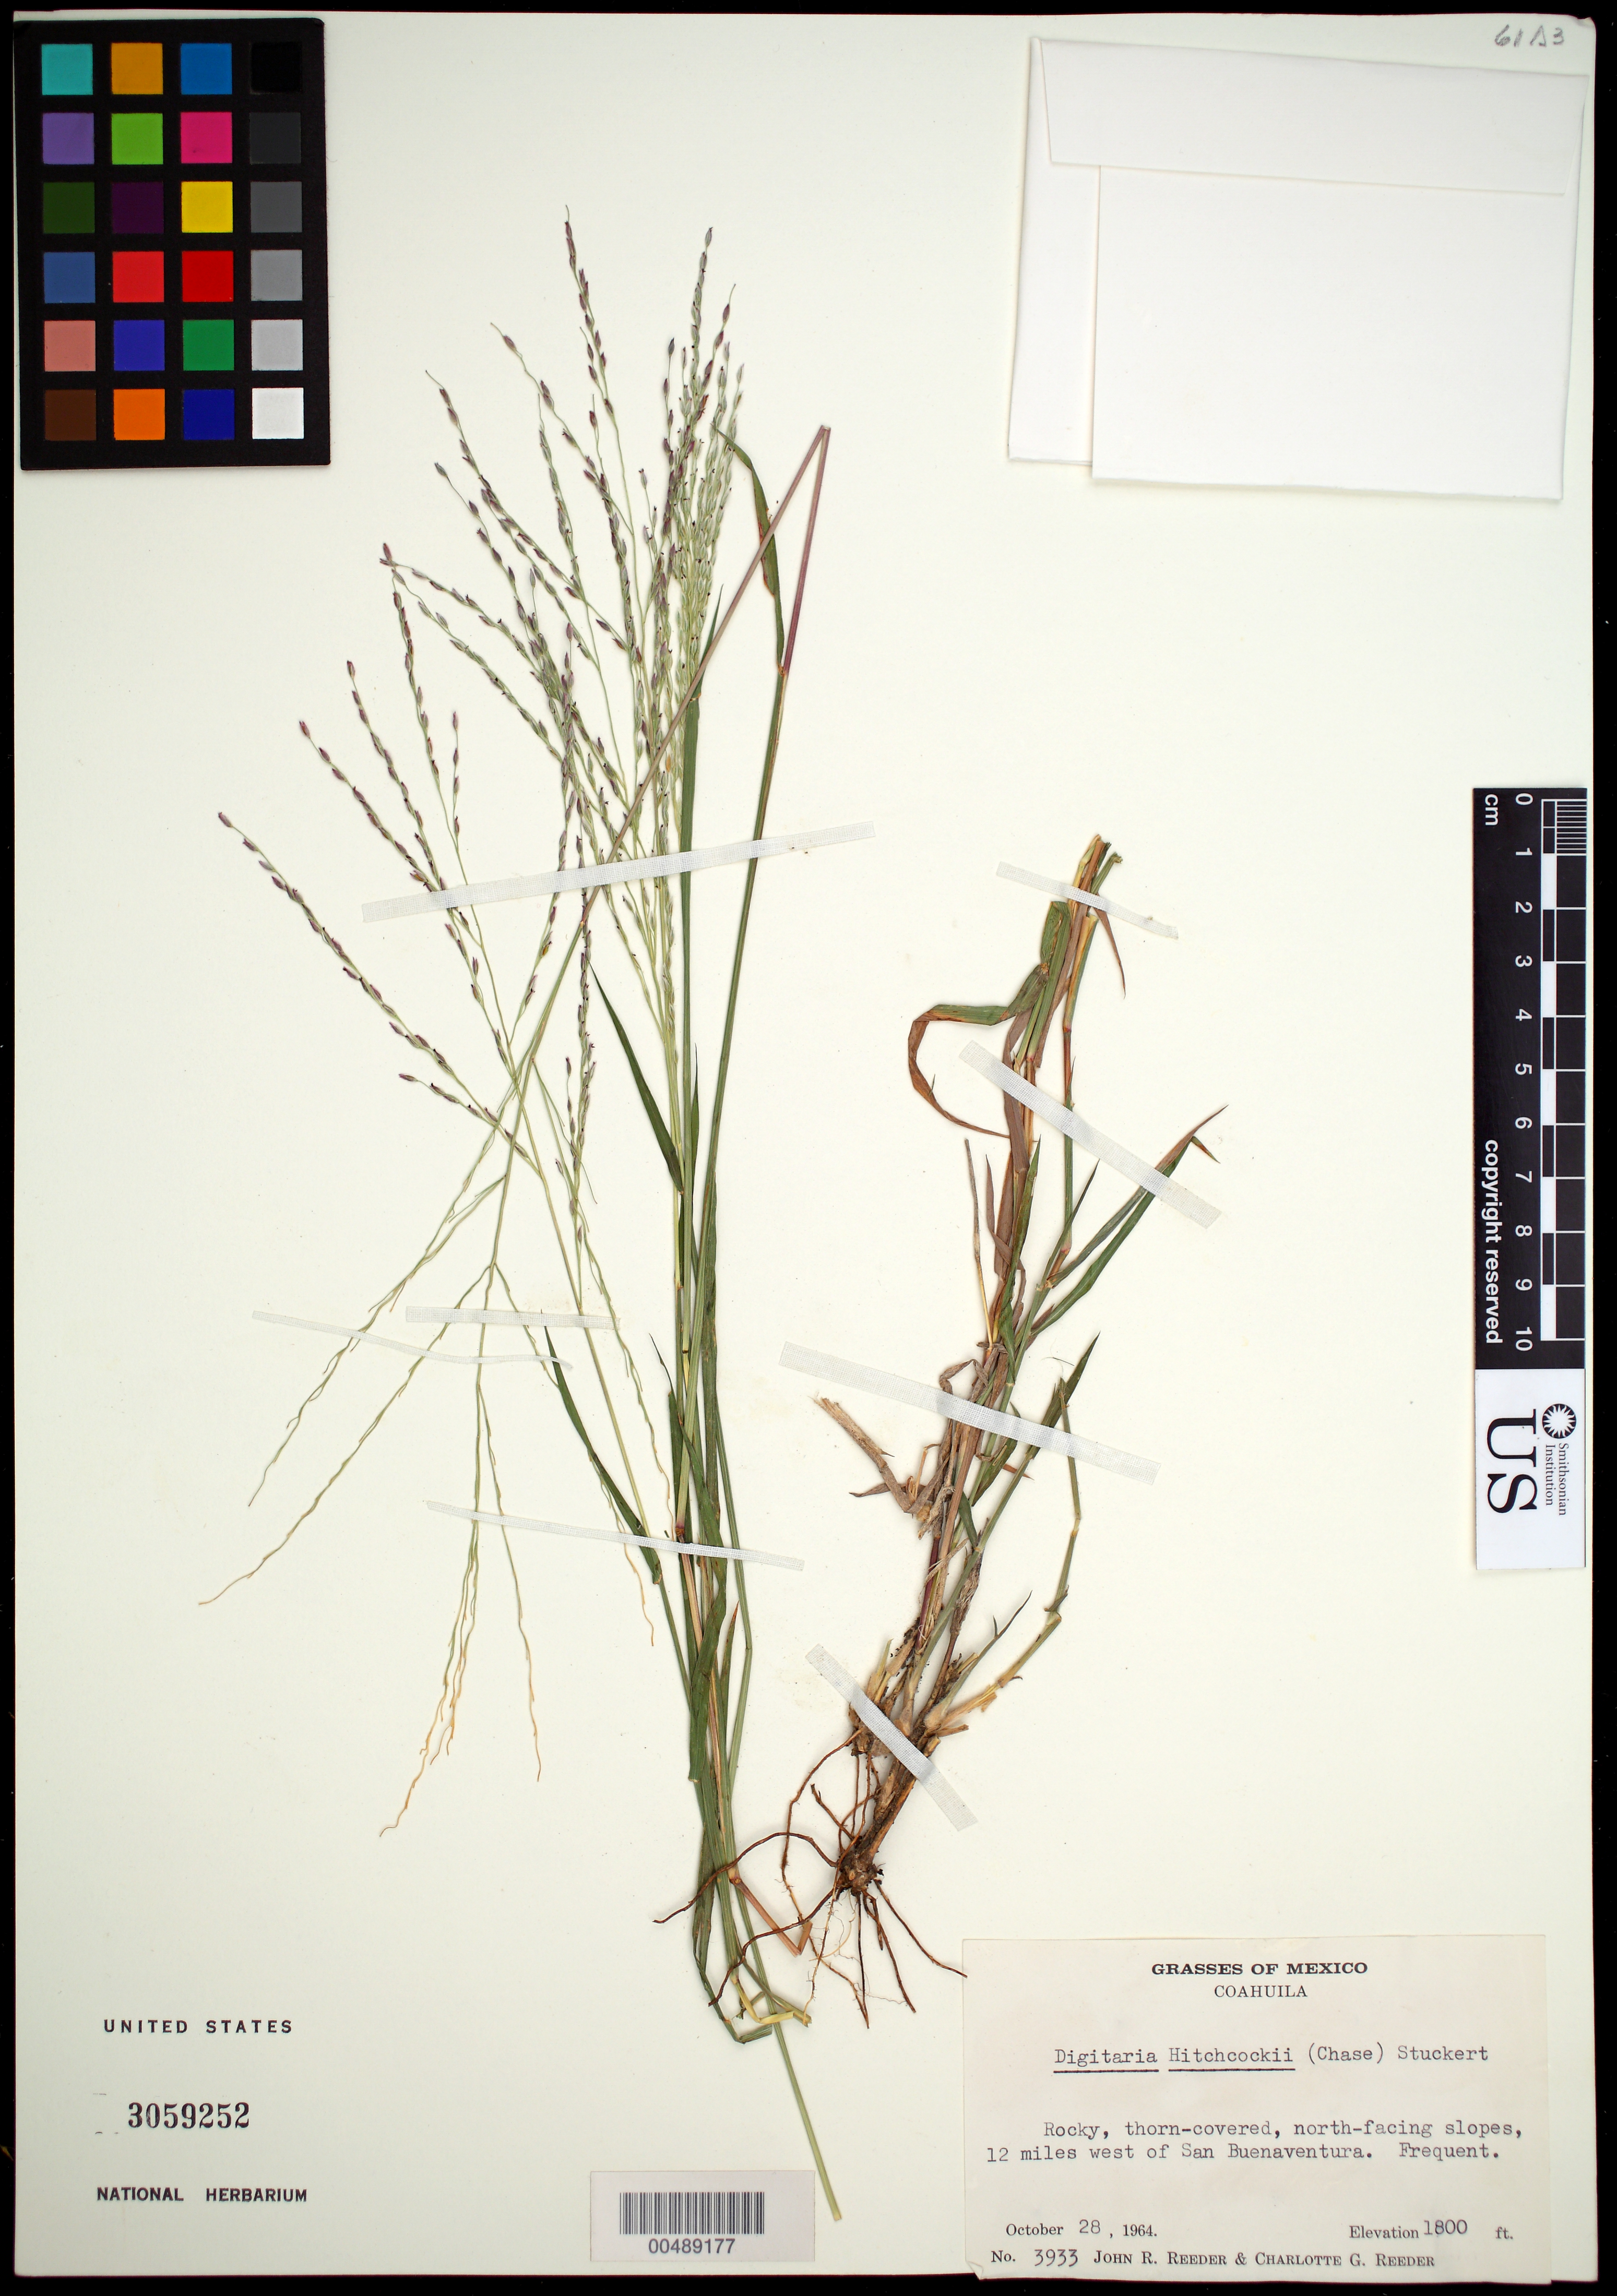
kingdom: Plantae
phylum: Tracheophyta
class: Liliopsida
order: Poales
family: Poaceae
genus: Digitaria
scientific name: Digitaria hitchcockii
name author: (Chase) Stuck.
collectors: J. R. Reeder & C. G. Reeder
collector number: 3933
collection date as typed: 28 Oct 1964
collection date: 1964-10-28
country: Mexico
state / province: Coahuila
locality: N facing slopes, 12 mi W of San Buenaventura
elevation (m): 549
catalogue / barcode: US 3059252